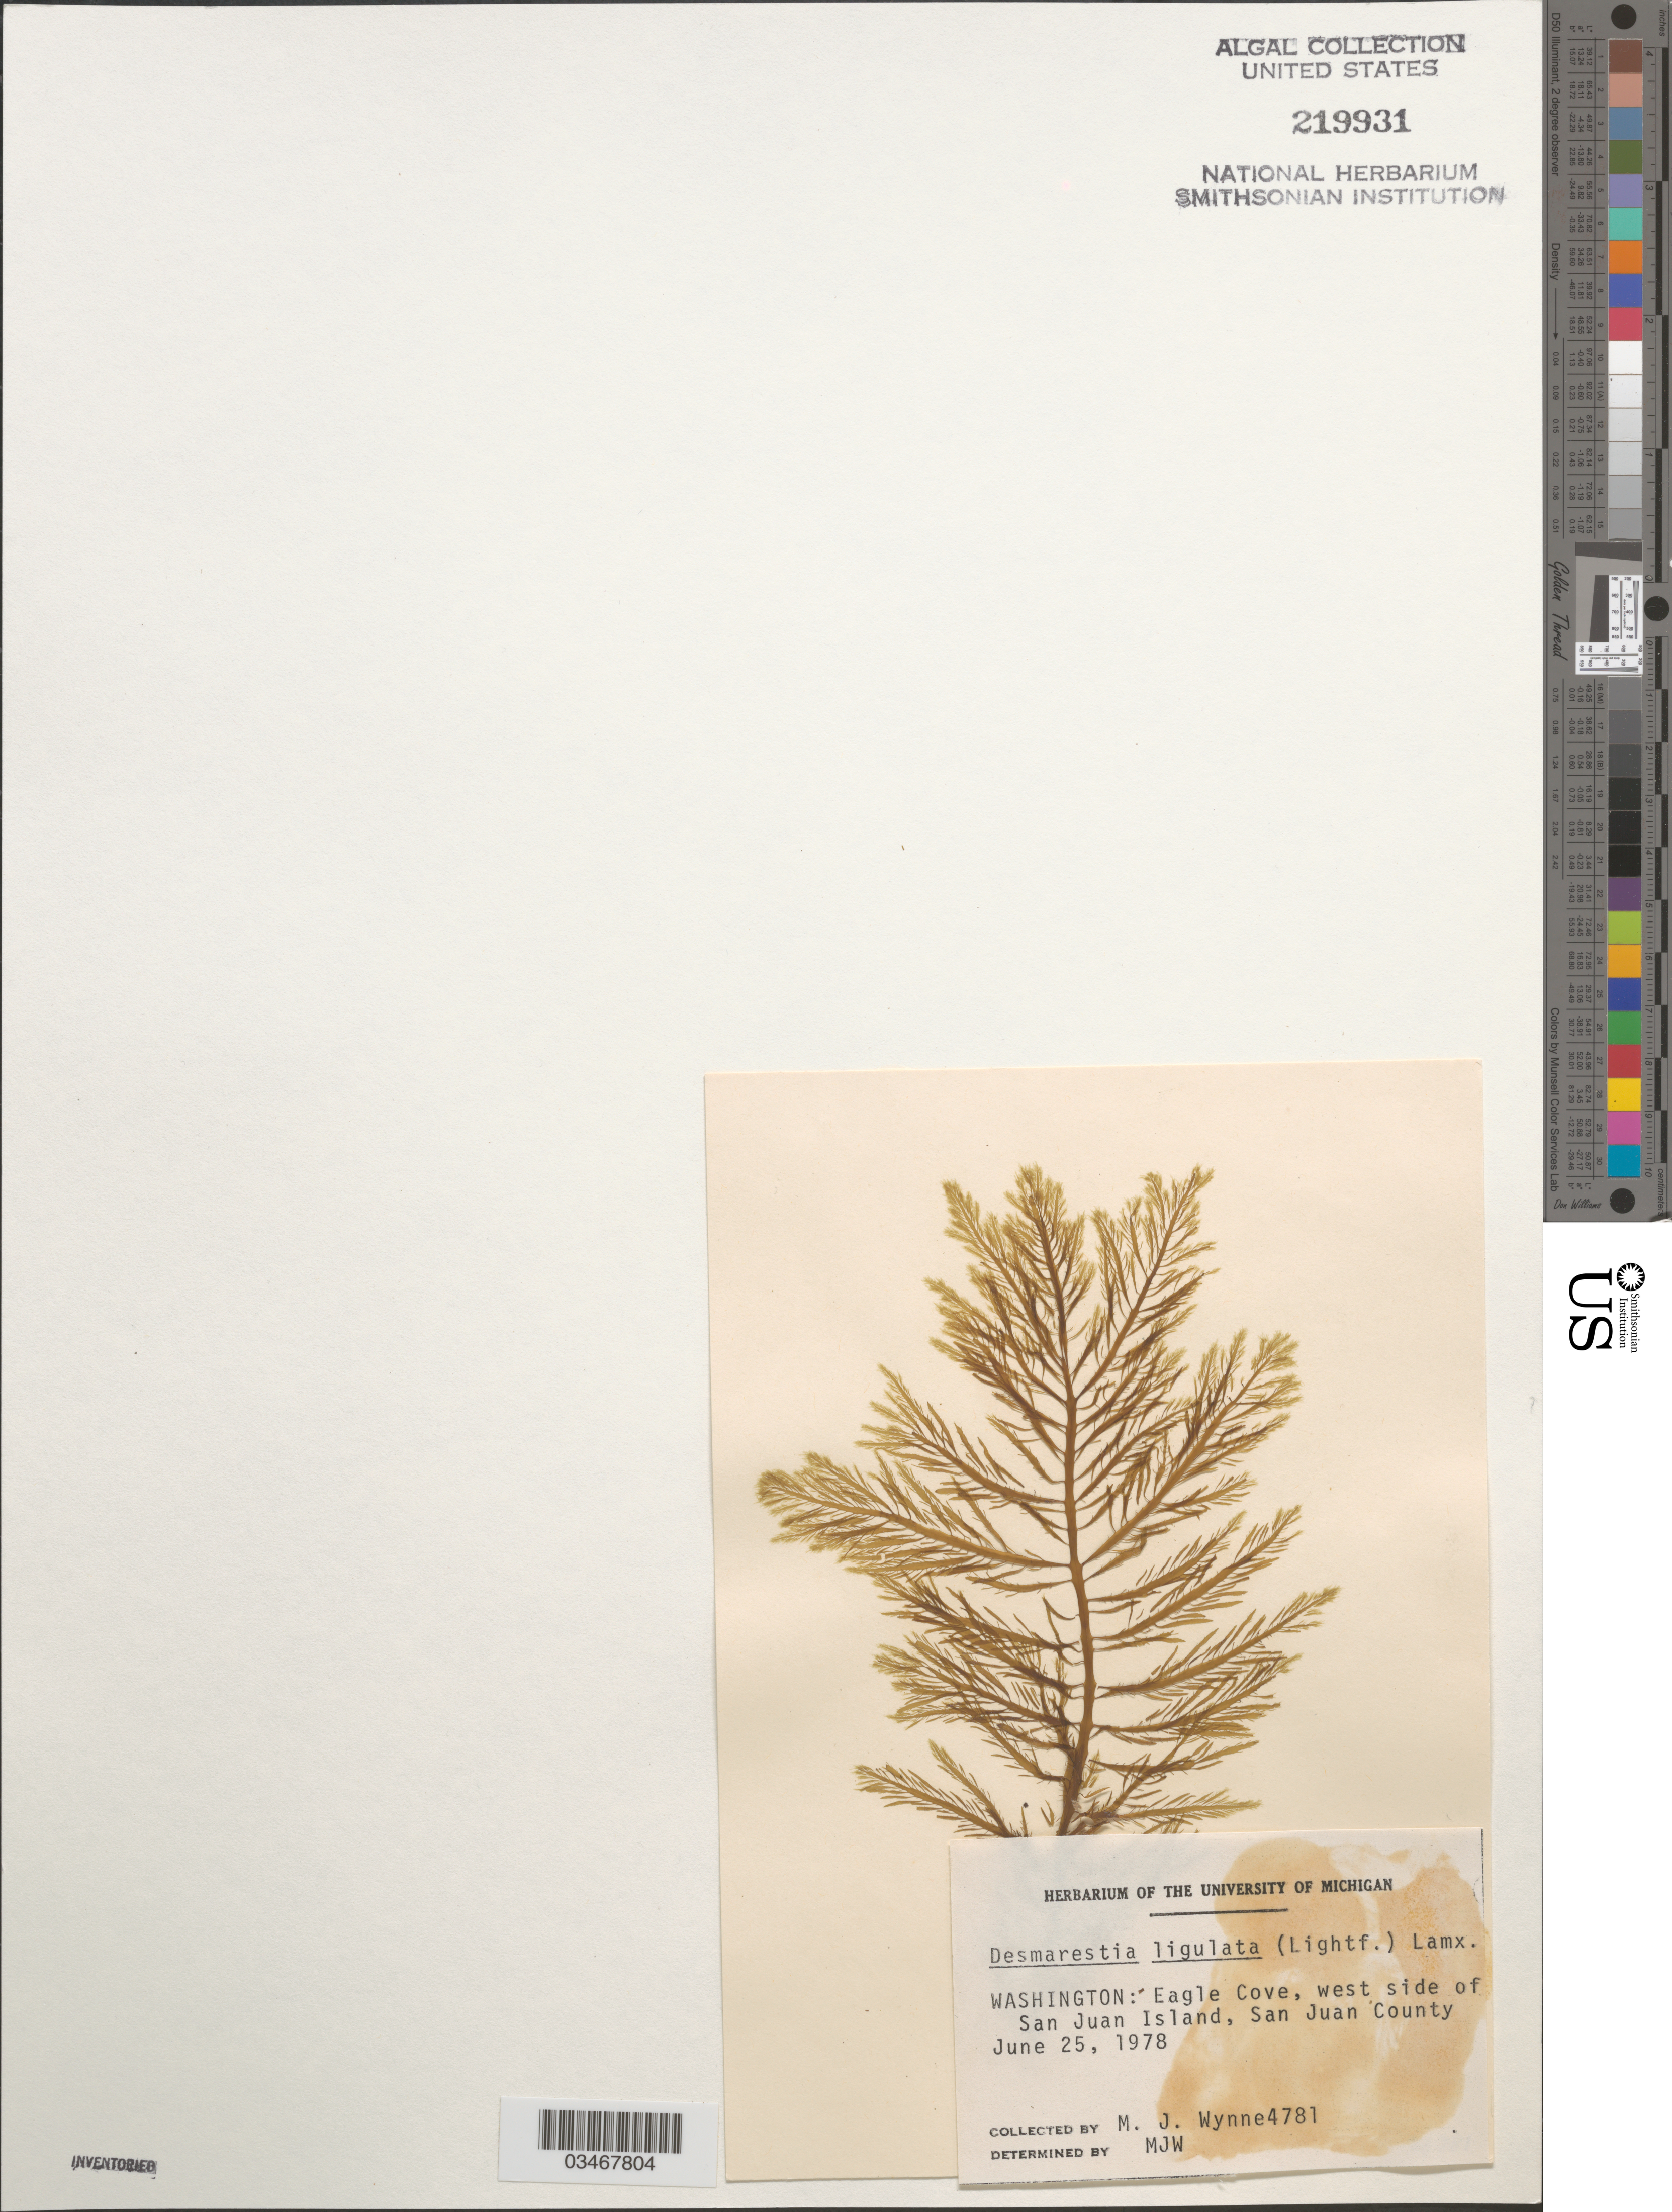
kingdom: Chromista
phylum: Ochrophyta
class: Phaeophyceae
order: Desmarestiales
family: Desmarestiaceae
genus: Desmarestia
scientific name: Desmarestia ligulata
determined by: Wynne, M. J.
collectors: M.J. Wynne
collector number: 4781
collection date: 1978-06-25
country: United States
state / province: Washington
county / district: San Juan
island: San Juan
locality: Eagle Cove, west side of San Juan Island.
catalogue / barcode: US 219931